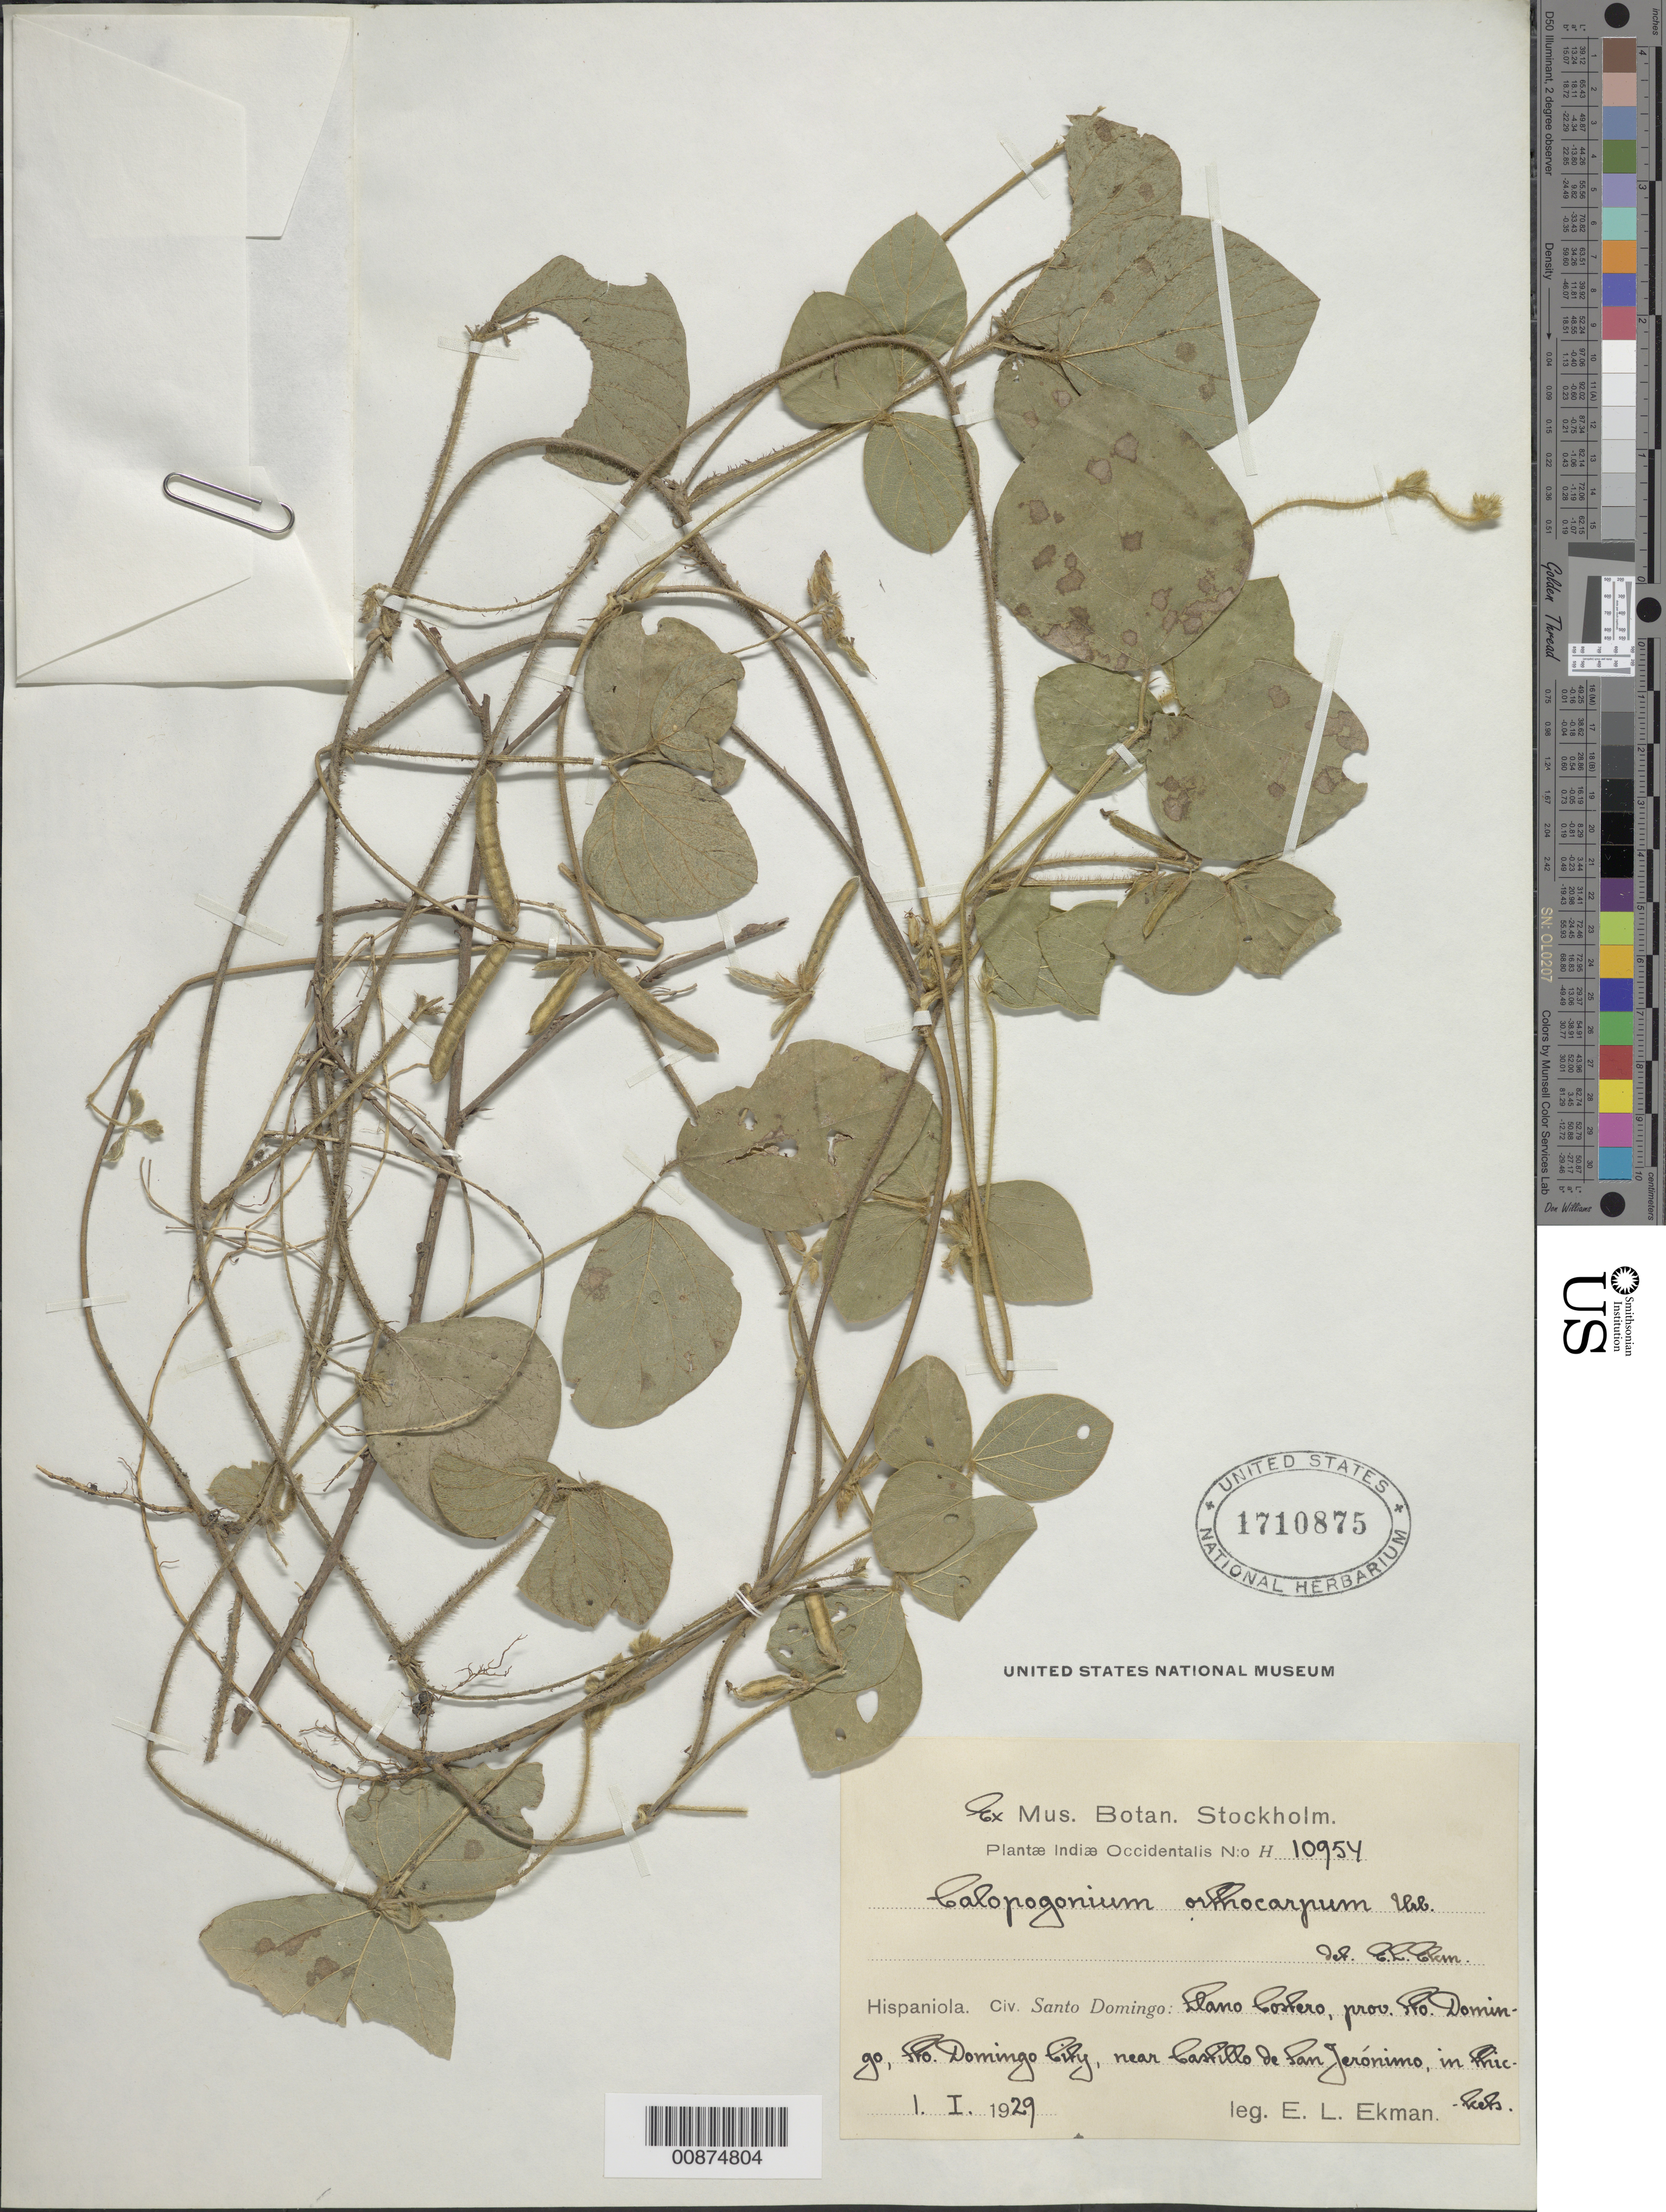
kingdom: Plantae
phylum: Tracheophyta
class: Magnoliopsida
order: Fabales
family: Fabaceae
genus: Calopogonium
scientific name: Calopogonium mucunoides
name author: Desv.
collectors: E. L. Ekman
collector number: H 10954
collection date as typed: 01 Jan 1929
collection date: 1929-01-01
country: Dominican Republic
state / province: Distrito Nacional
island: Hispaniola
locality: Llano Costero, prov. Sto. Domingo (obsolete), Sto. Domingo City, near Castillo de San Jerónimo.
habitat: In thickets.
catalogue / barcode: US 1710875